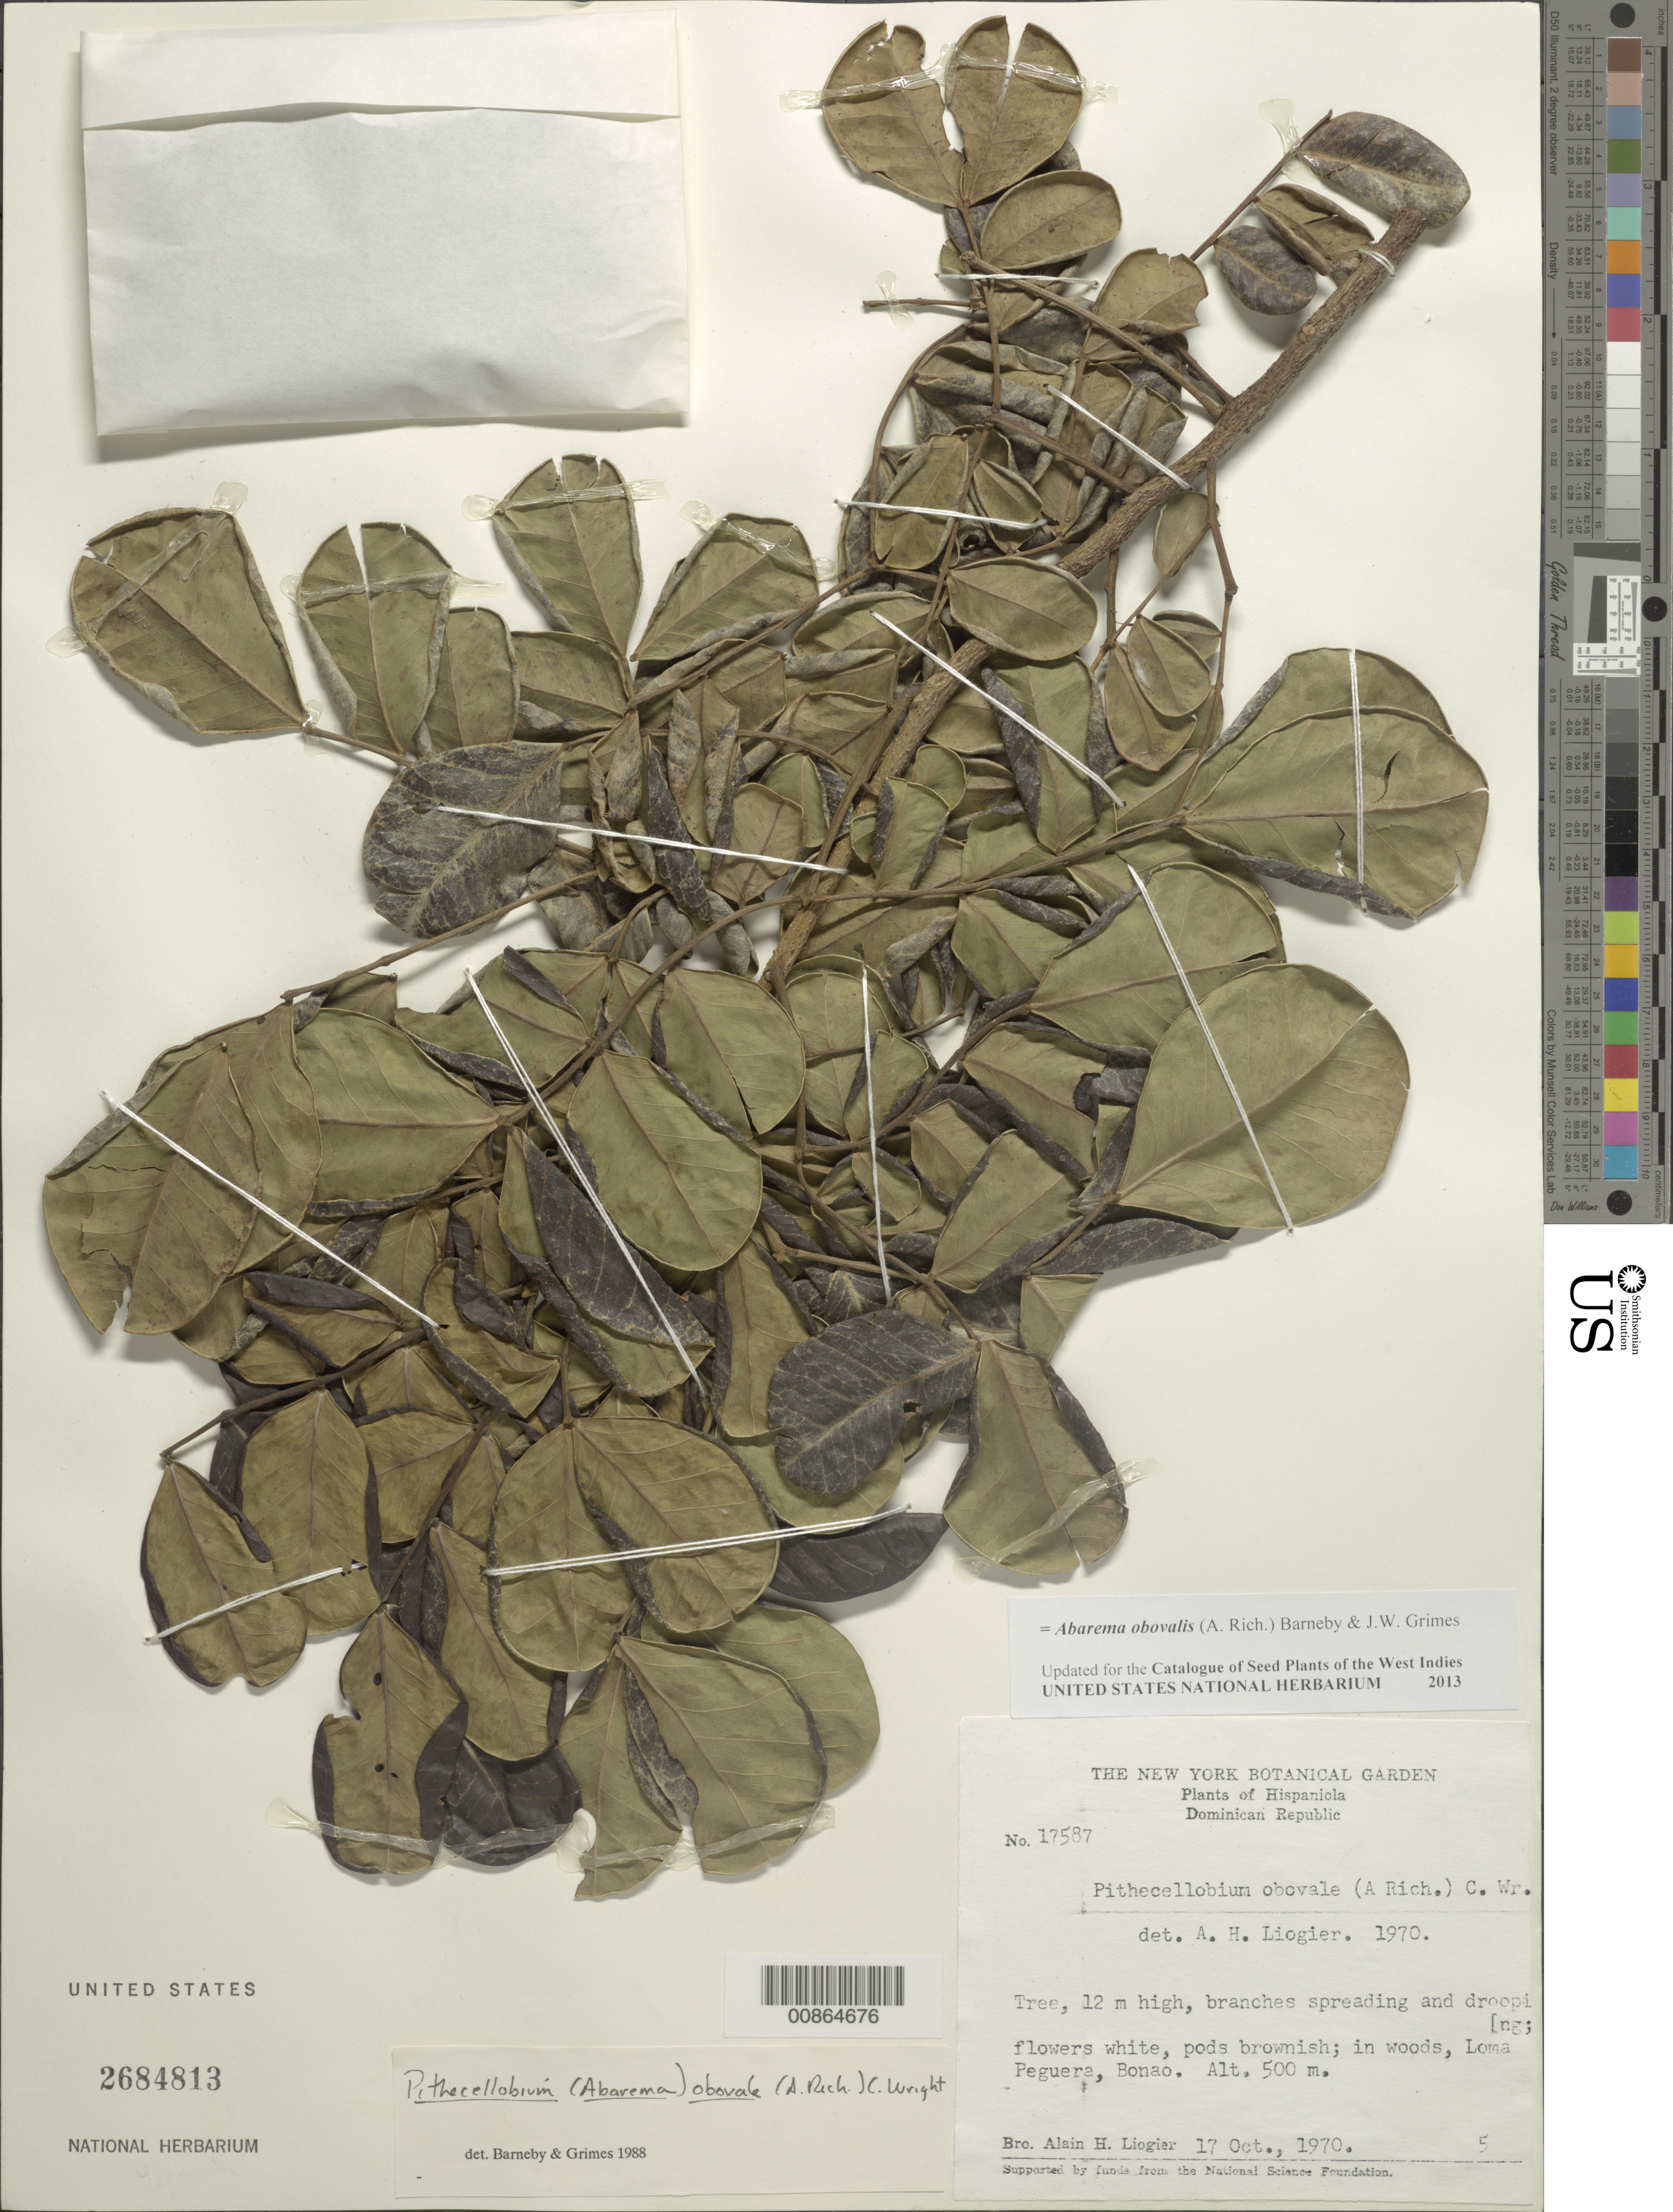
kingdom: Plantae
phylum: Tracheophyta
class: Magnoliopsida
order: Fabales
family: Fabaceae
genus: Jupunba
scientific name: Jupunba obovalis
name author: (A. Rich.) Britton & Rose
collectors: A. H. Liogier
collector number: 17587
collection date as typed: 17 Oct 1970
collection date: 1970-10-17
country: Dominican Republic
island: Hispaniola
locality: Loma Peguera, Bonao.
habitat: In woods.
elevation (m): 500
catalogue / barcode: US 2684813